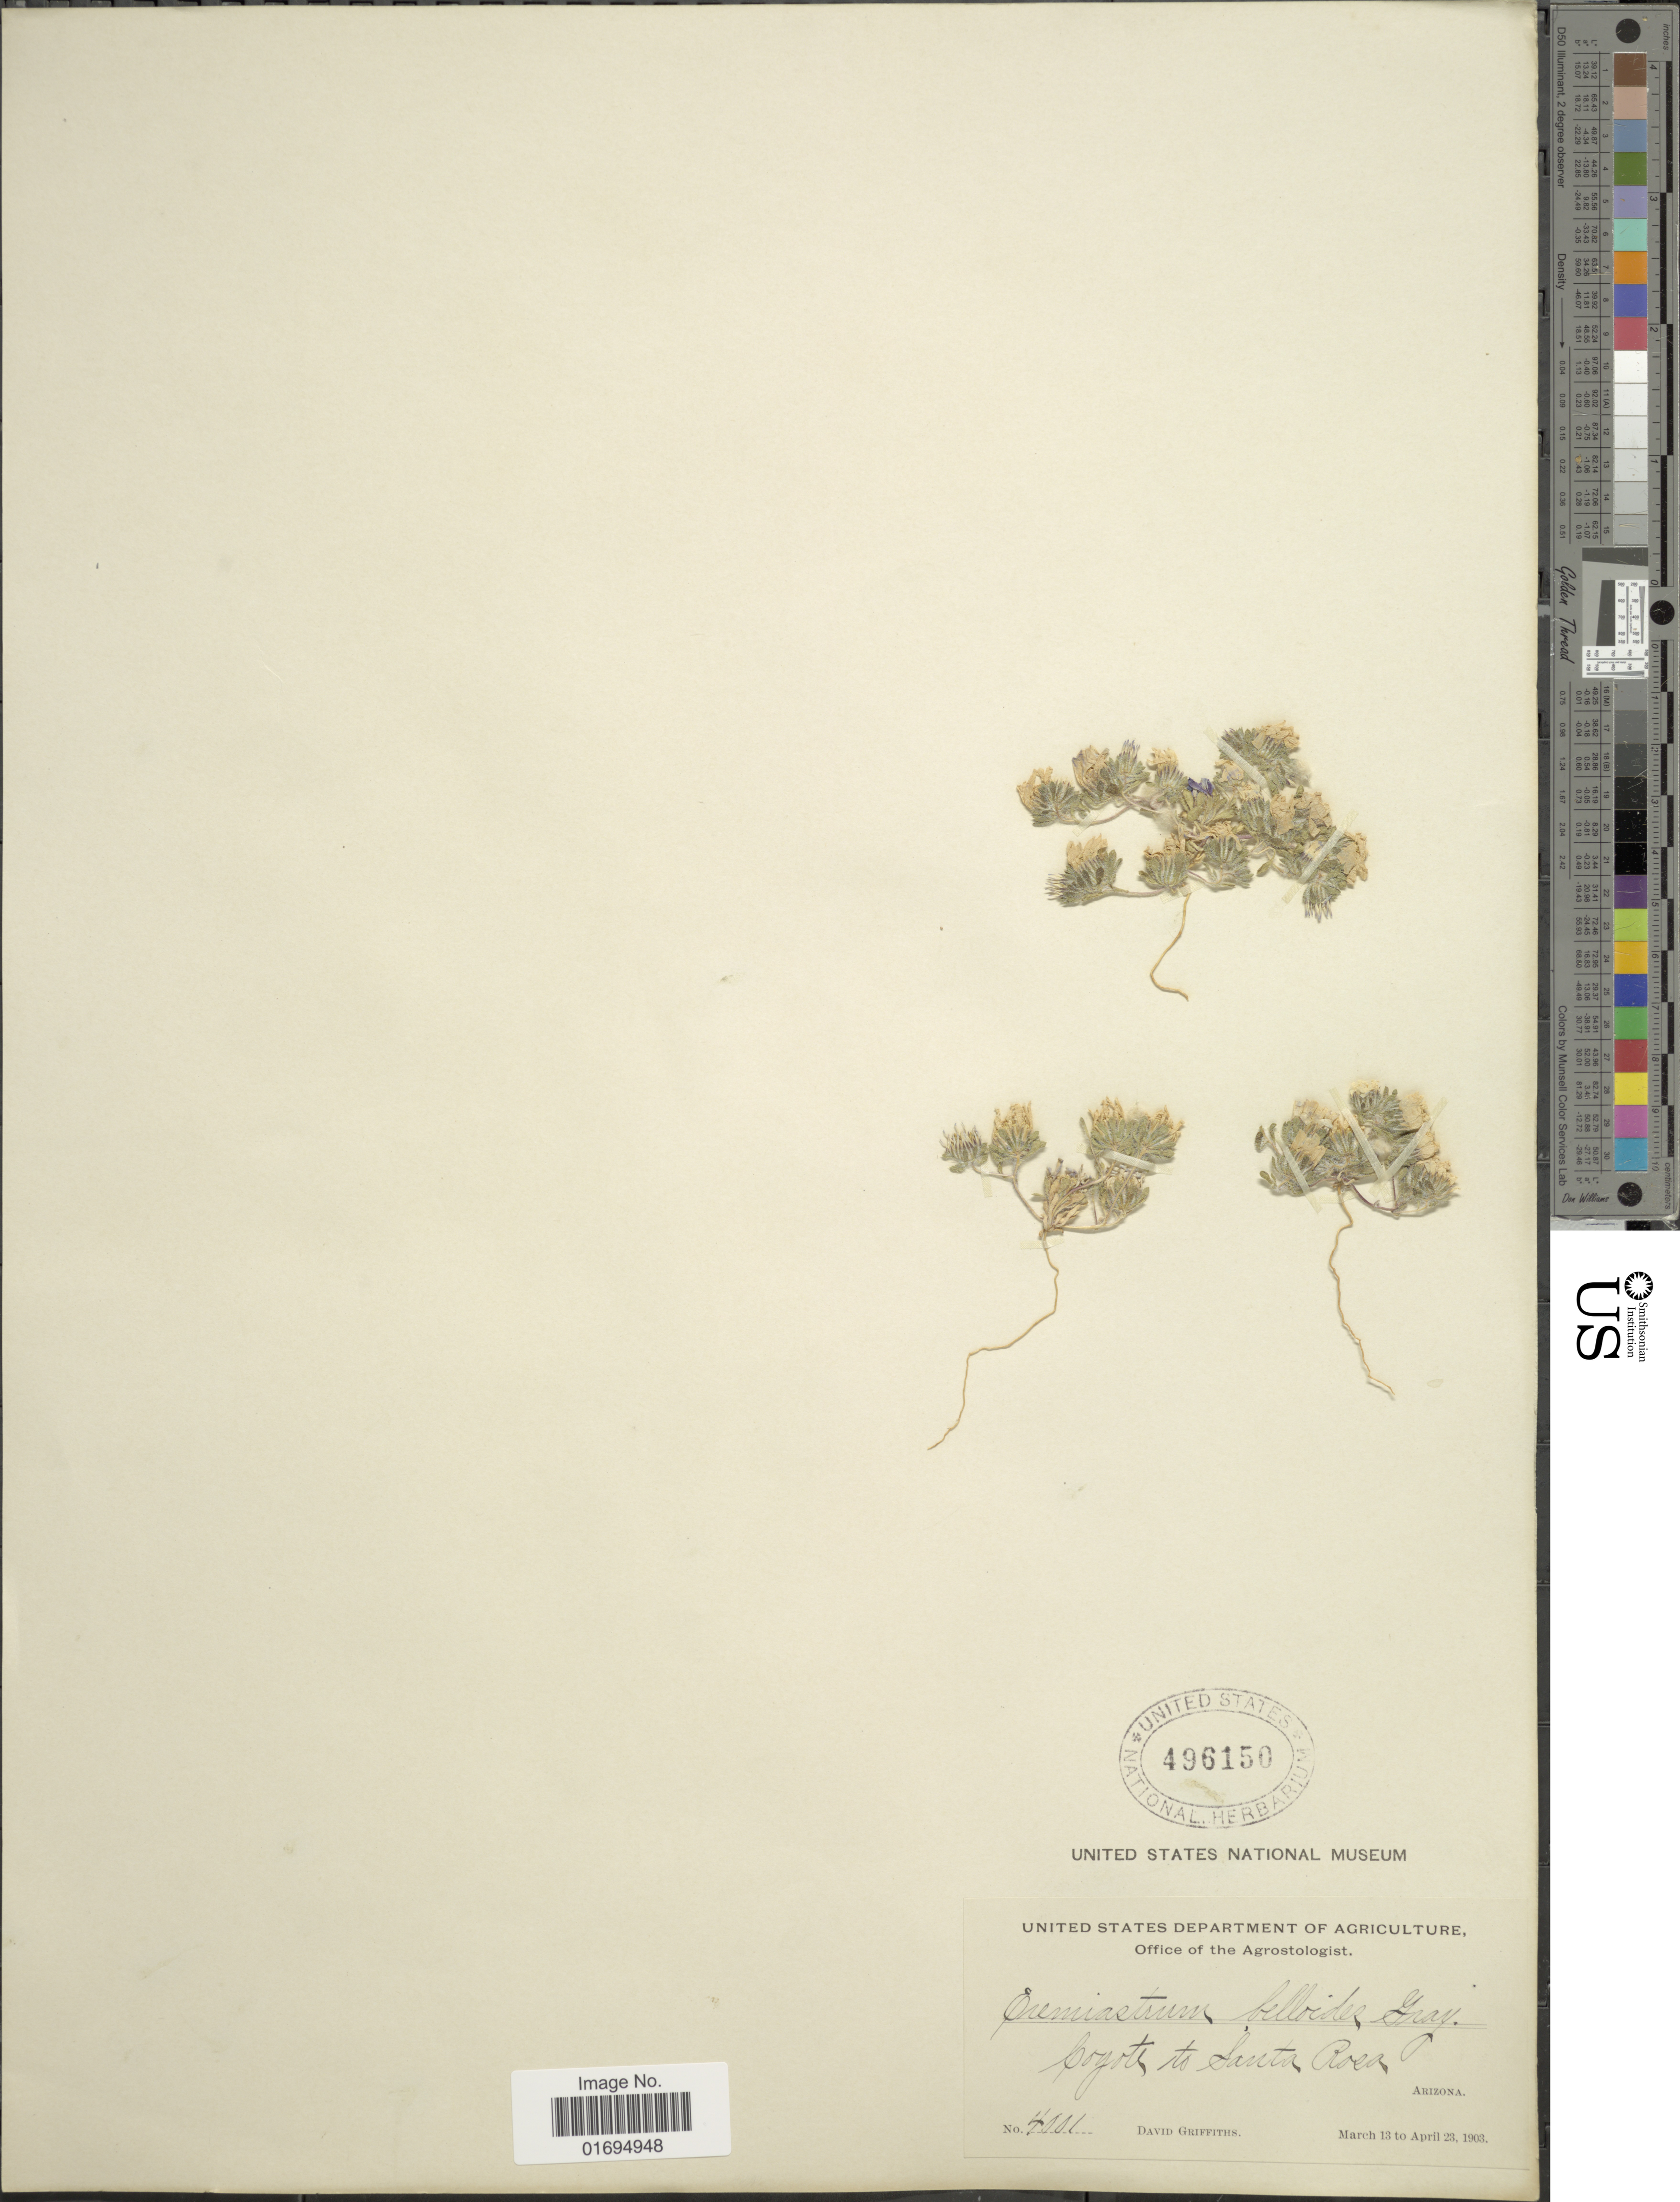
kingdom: Plantae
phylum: Tracheophyta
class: Magnoliopsida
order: Asterales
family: Asteraceae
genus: Monoptilon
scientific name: Monoptilon bellioides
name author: (A. Gray) H.M. Hall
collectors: D. Griffiths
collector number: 4001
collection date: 1903-03-13/1903-04-23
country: United States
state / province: Arizona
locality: Bogota to Santa Rara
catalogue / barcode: US 496150